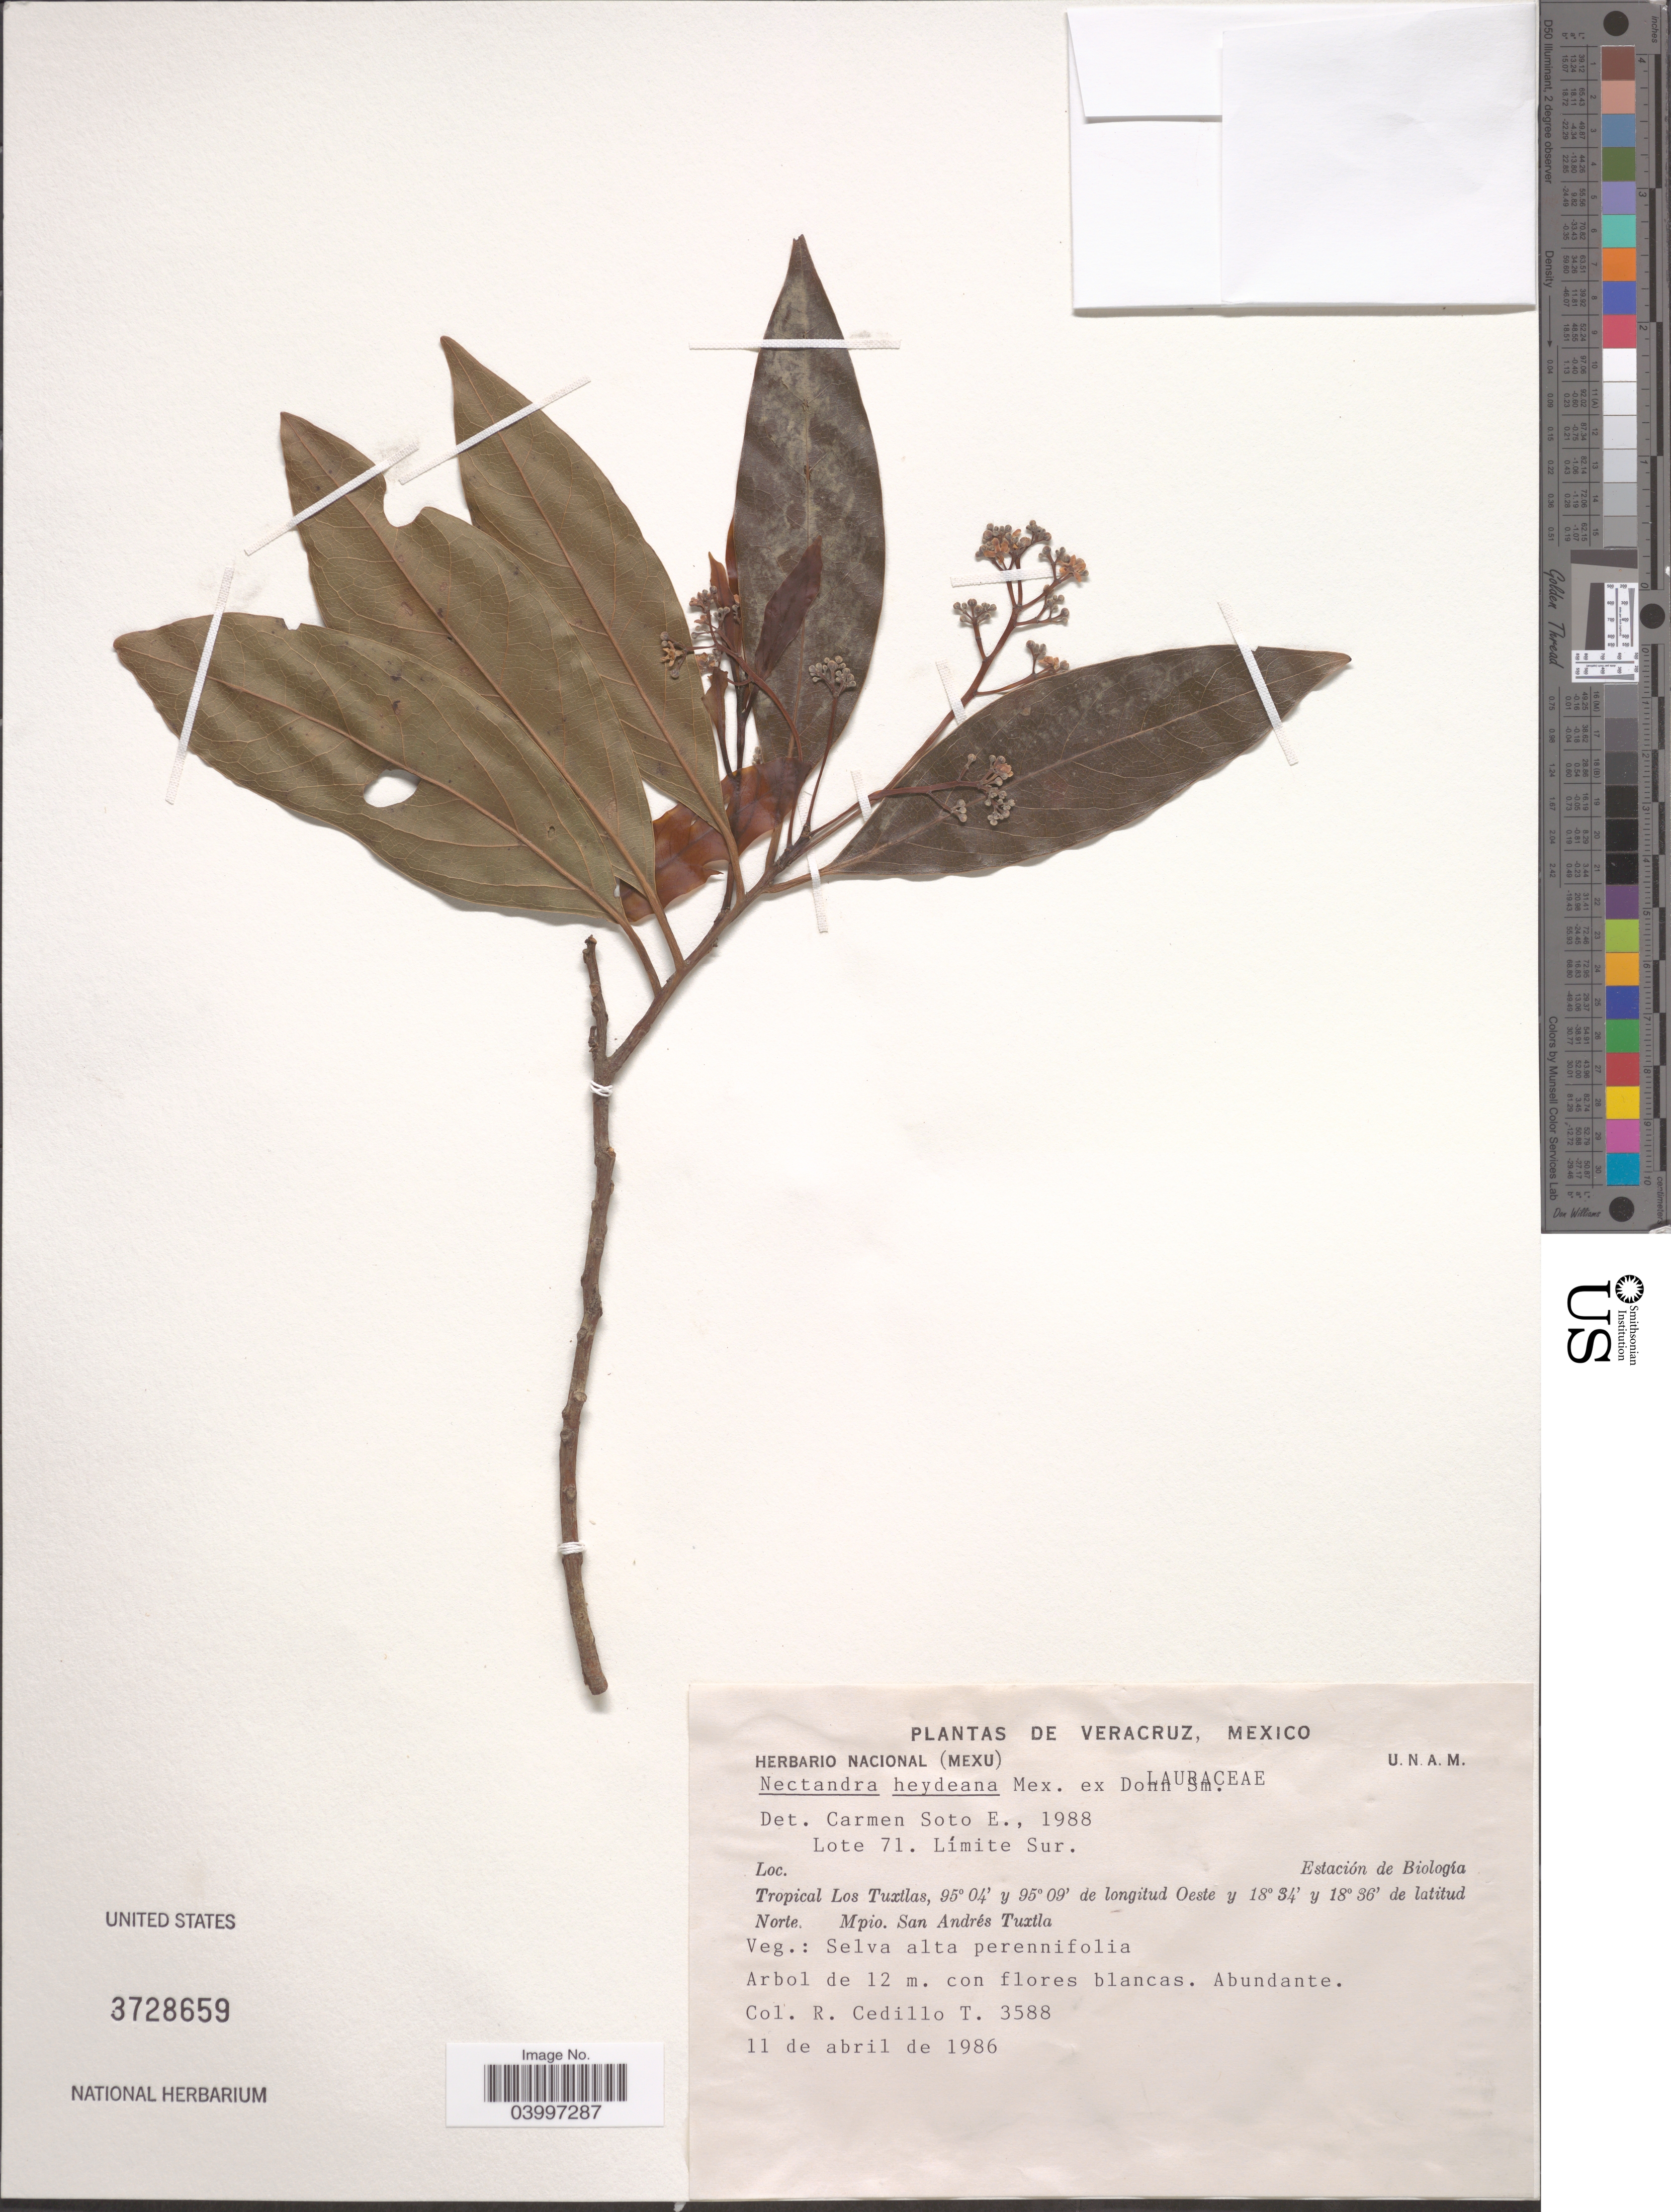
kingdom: Plantae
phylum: Tracheophyta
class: Magnoliopsida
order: Laurales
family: Lauraceae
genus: Nectandra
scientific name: Nectandra heydeana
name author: Mez & Donn. Sm.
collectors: R. CedilloT.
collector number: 3588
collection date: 1986-04-11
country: Mexico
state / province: Veracruz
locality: Veracruz. Estación de Biología. Tropical Los Tuxtlas. Mpio. San Andrés Tuxtla.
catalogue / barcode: US 3728659